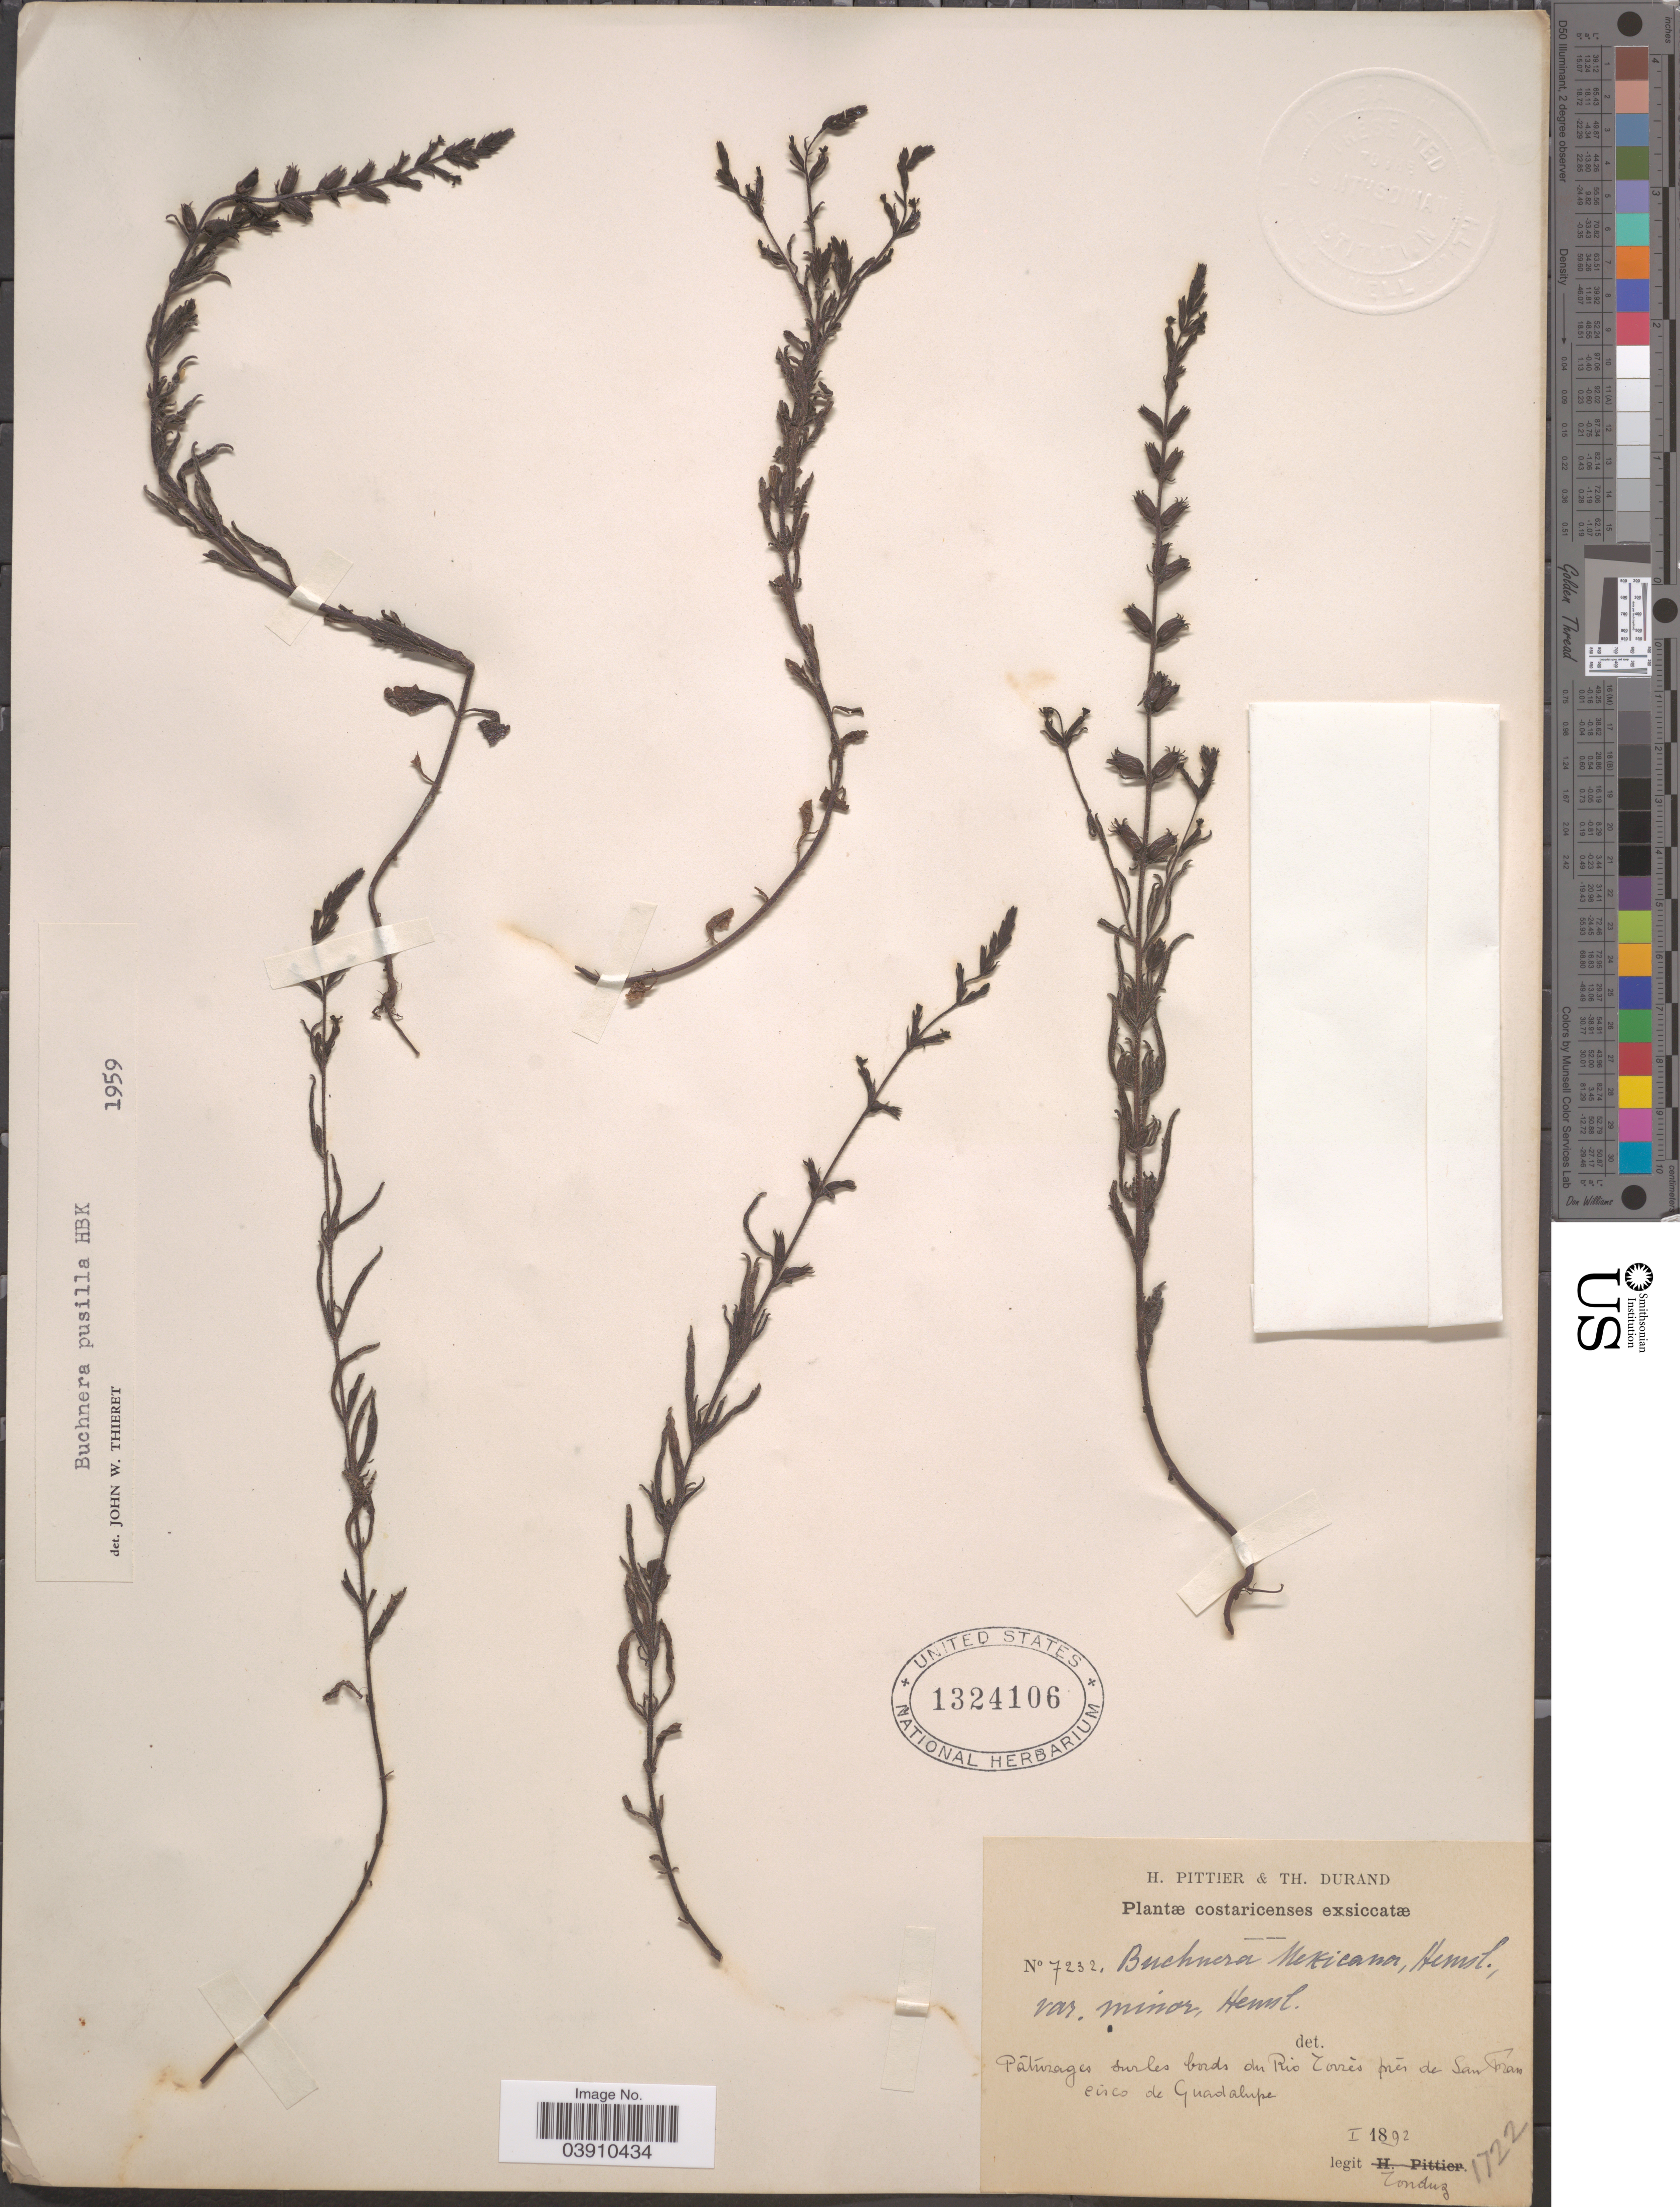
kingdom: Plantae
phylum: Tracheophyta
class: Magnoliopsida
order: Lamiales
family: Orobanchaceae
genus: Buchnera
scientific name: Buchnera pusilla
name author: Kunth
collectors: Tonduz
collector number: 7232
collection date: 1892-01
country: Costa Rica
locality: Paturages Surles bords du Rio Torrés prés de San Francisco de Guadalupe.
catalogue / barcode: US 1324106